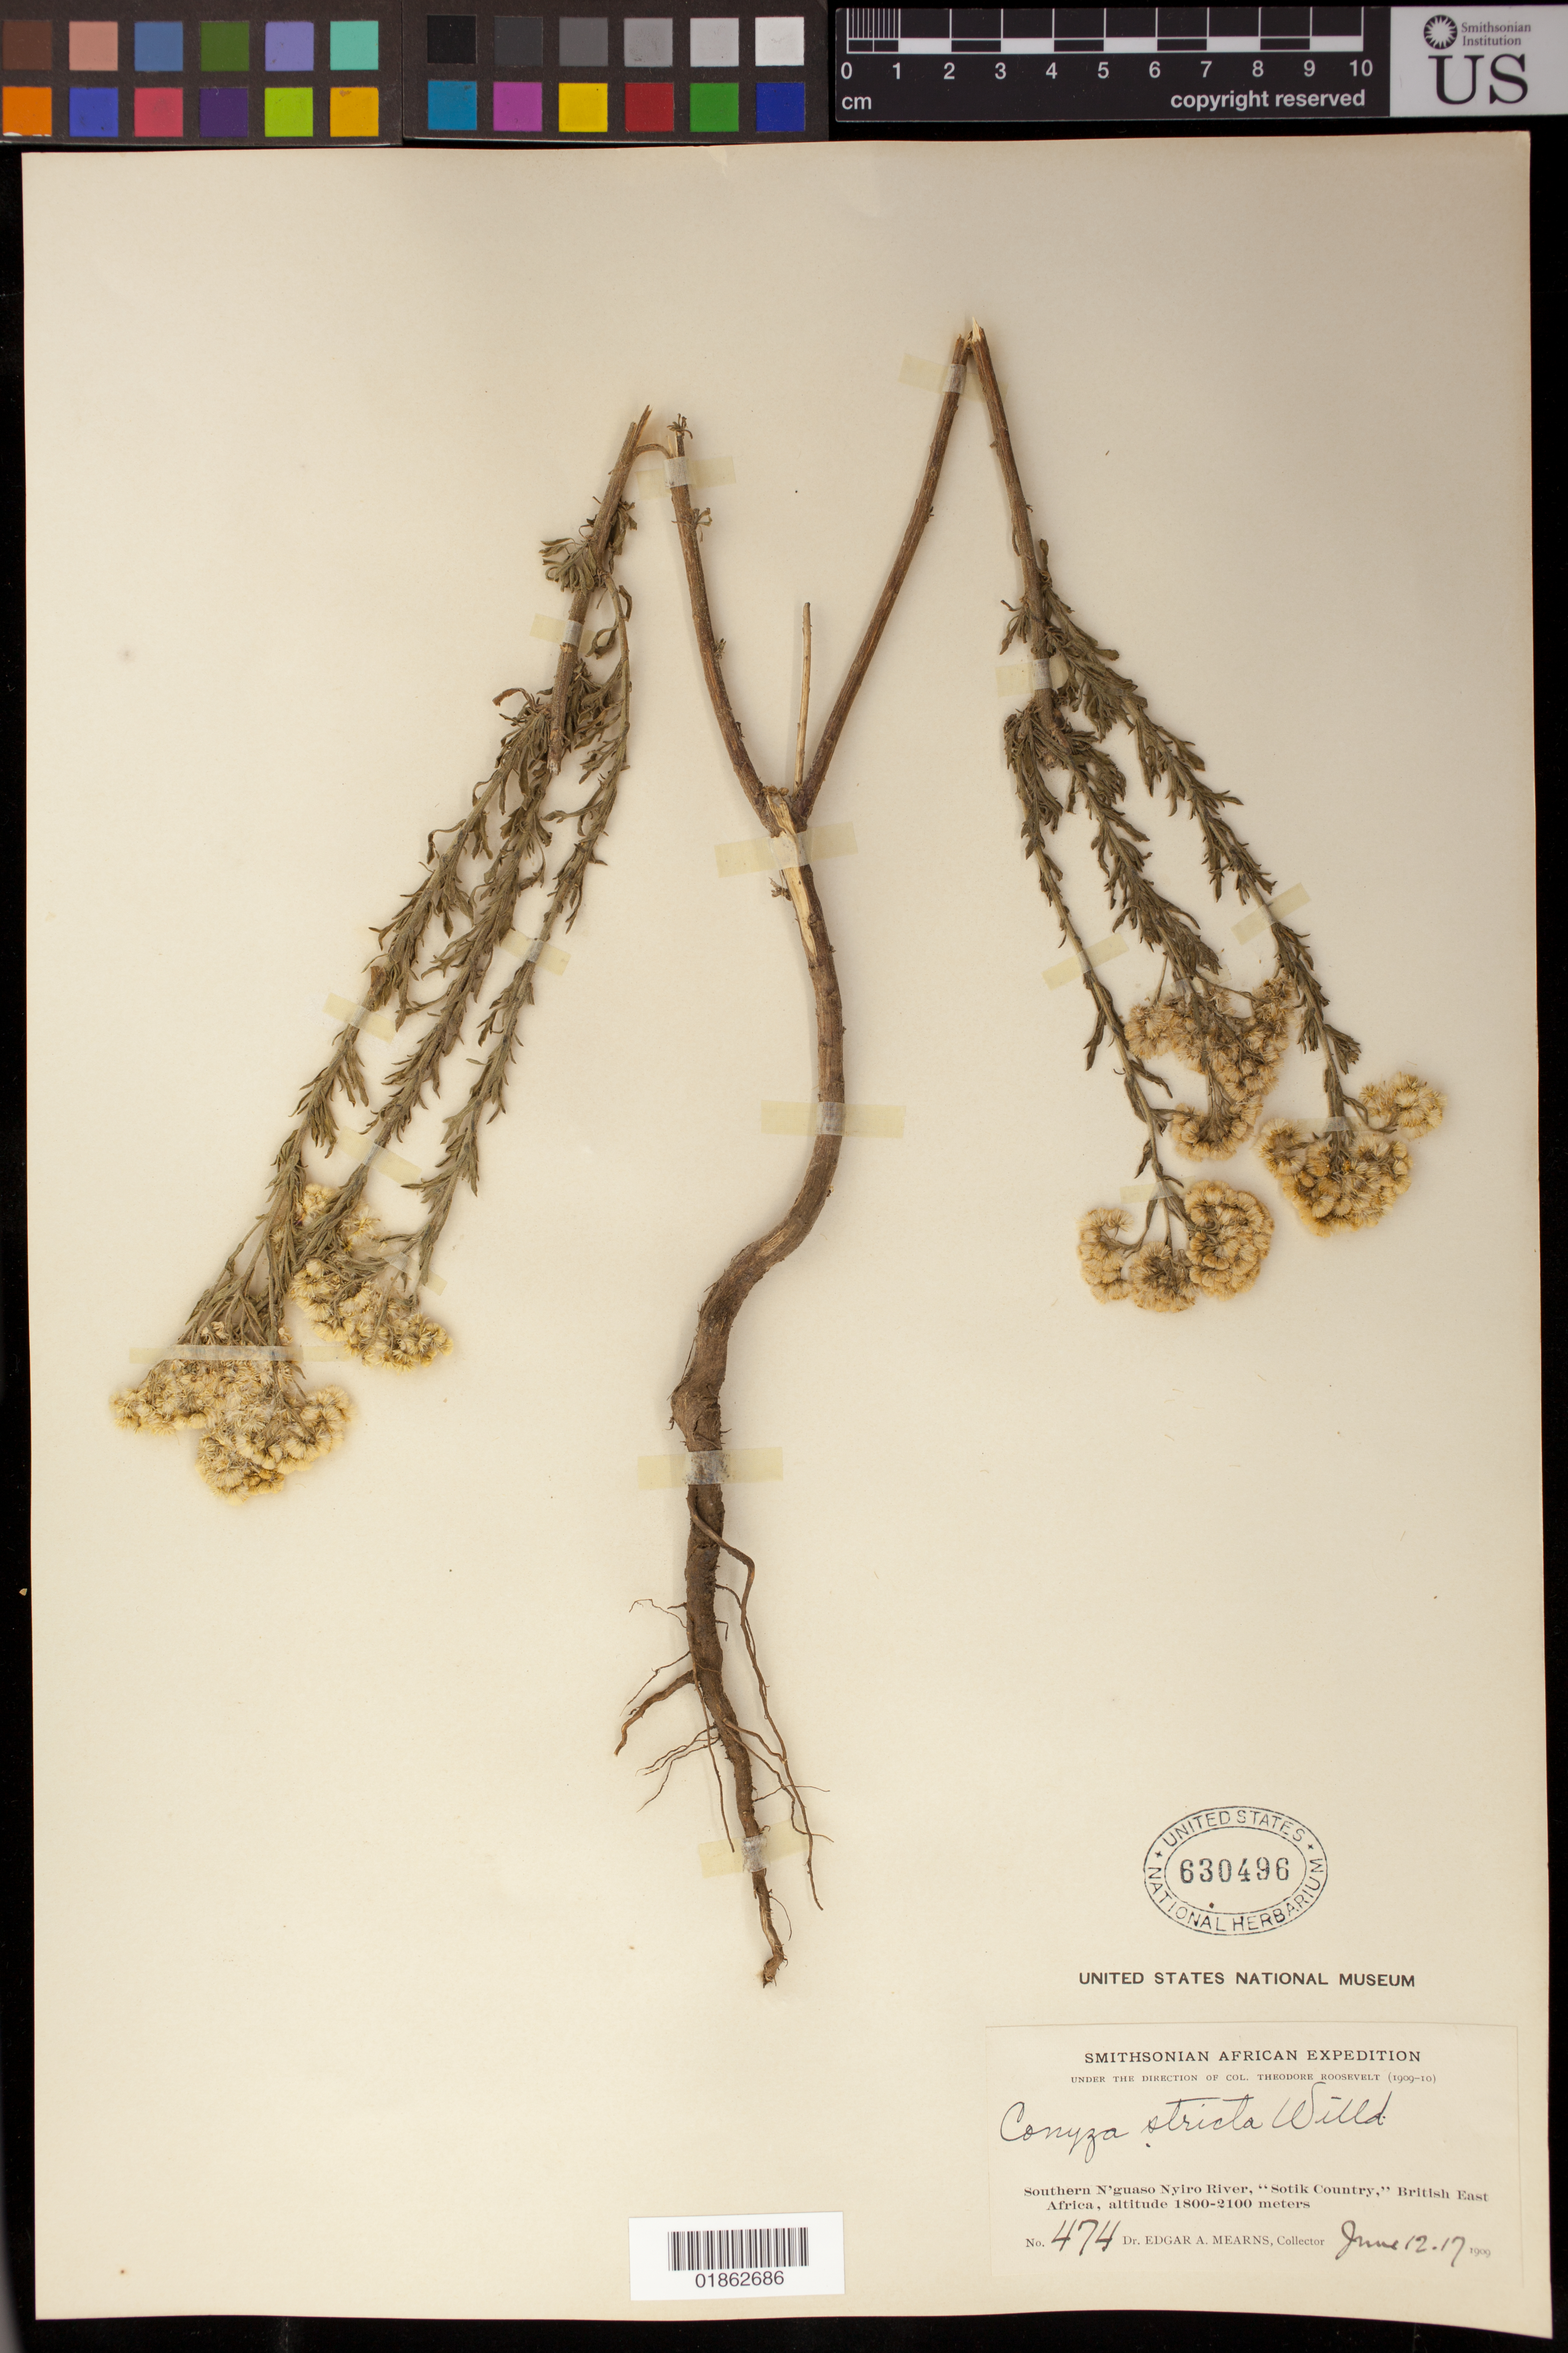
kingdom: Plantae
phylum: Tracheophyta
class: Magnoliopsida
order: Asterales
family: Asteraceae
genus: Conyza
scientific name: Conyza stricta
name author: (Chodat) Willd.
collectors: E. A. Mearns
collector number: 474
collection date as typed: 12 Jun 1909 to 17 Jun 1909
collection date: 1909-06-12/1909-06-17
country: Kenya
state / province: Bomet / Narok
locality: Southern N'guaso Nyiro River, "Sotik Country"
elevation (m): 1800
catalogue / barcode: US 630496